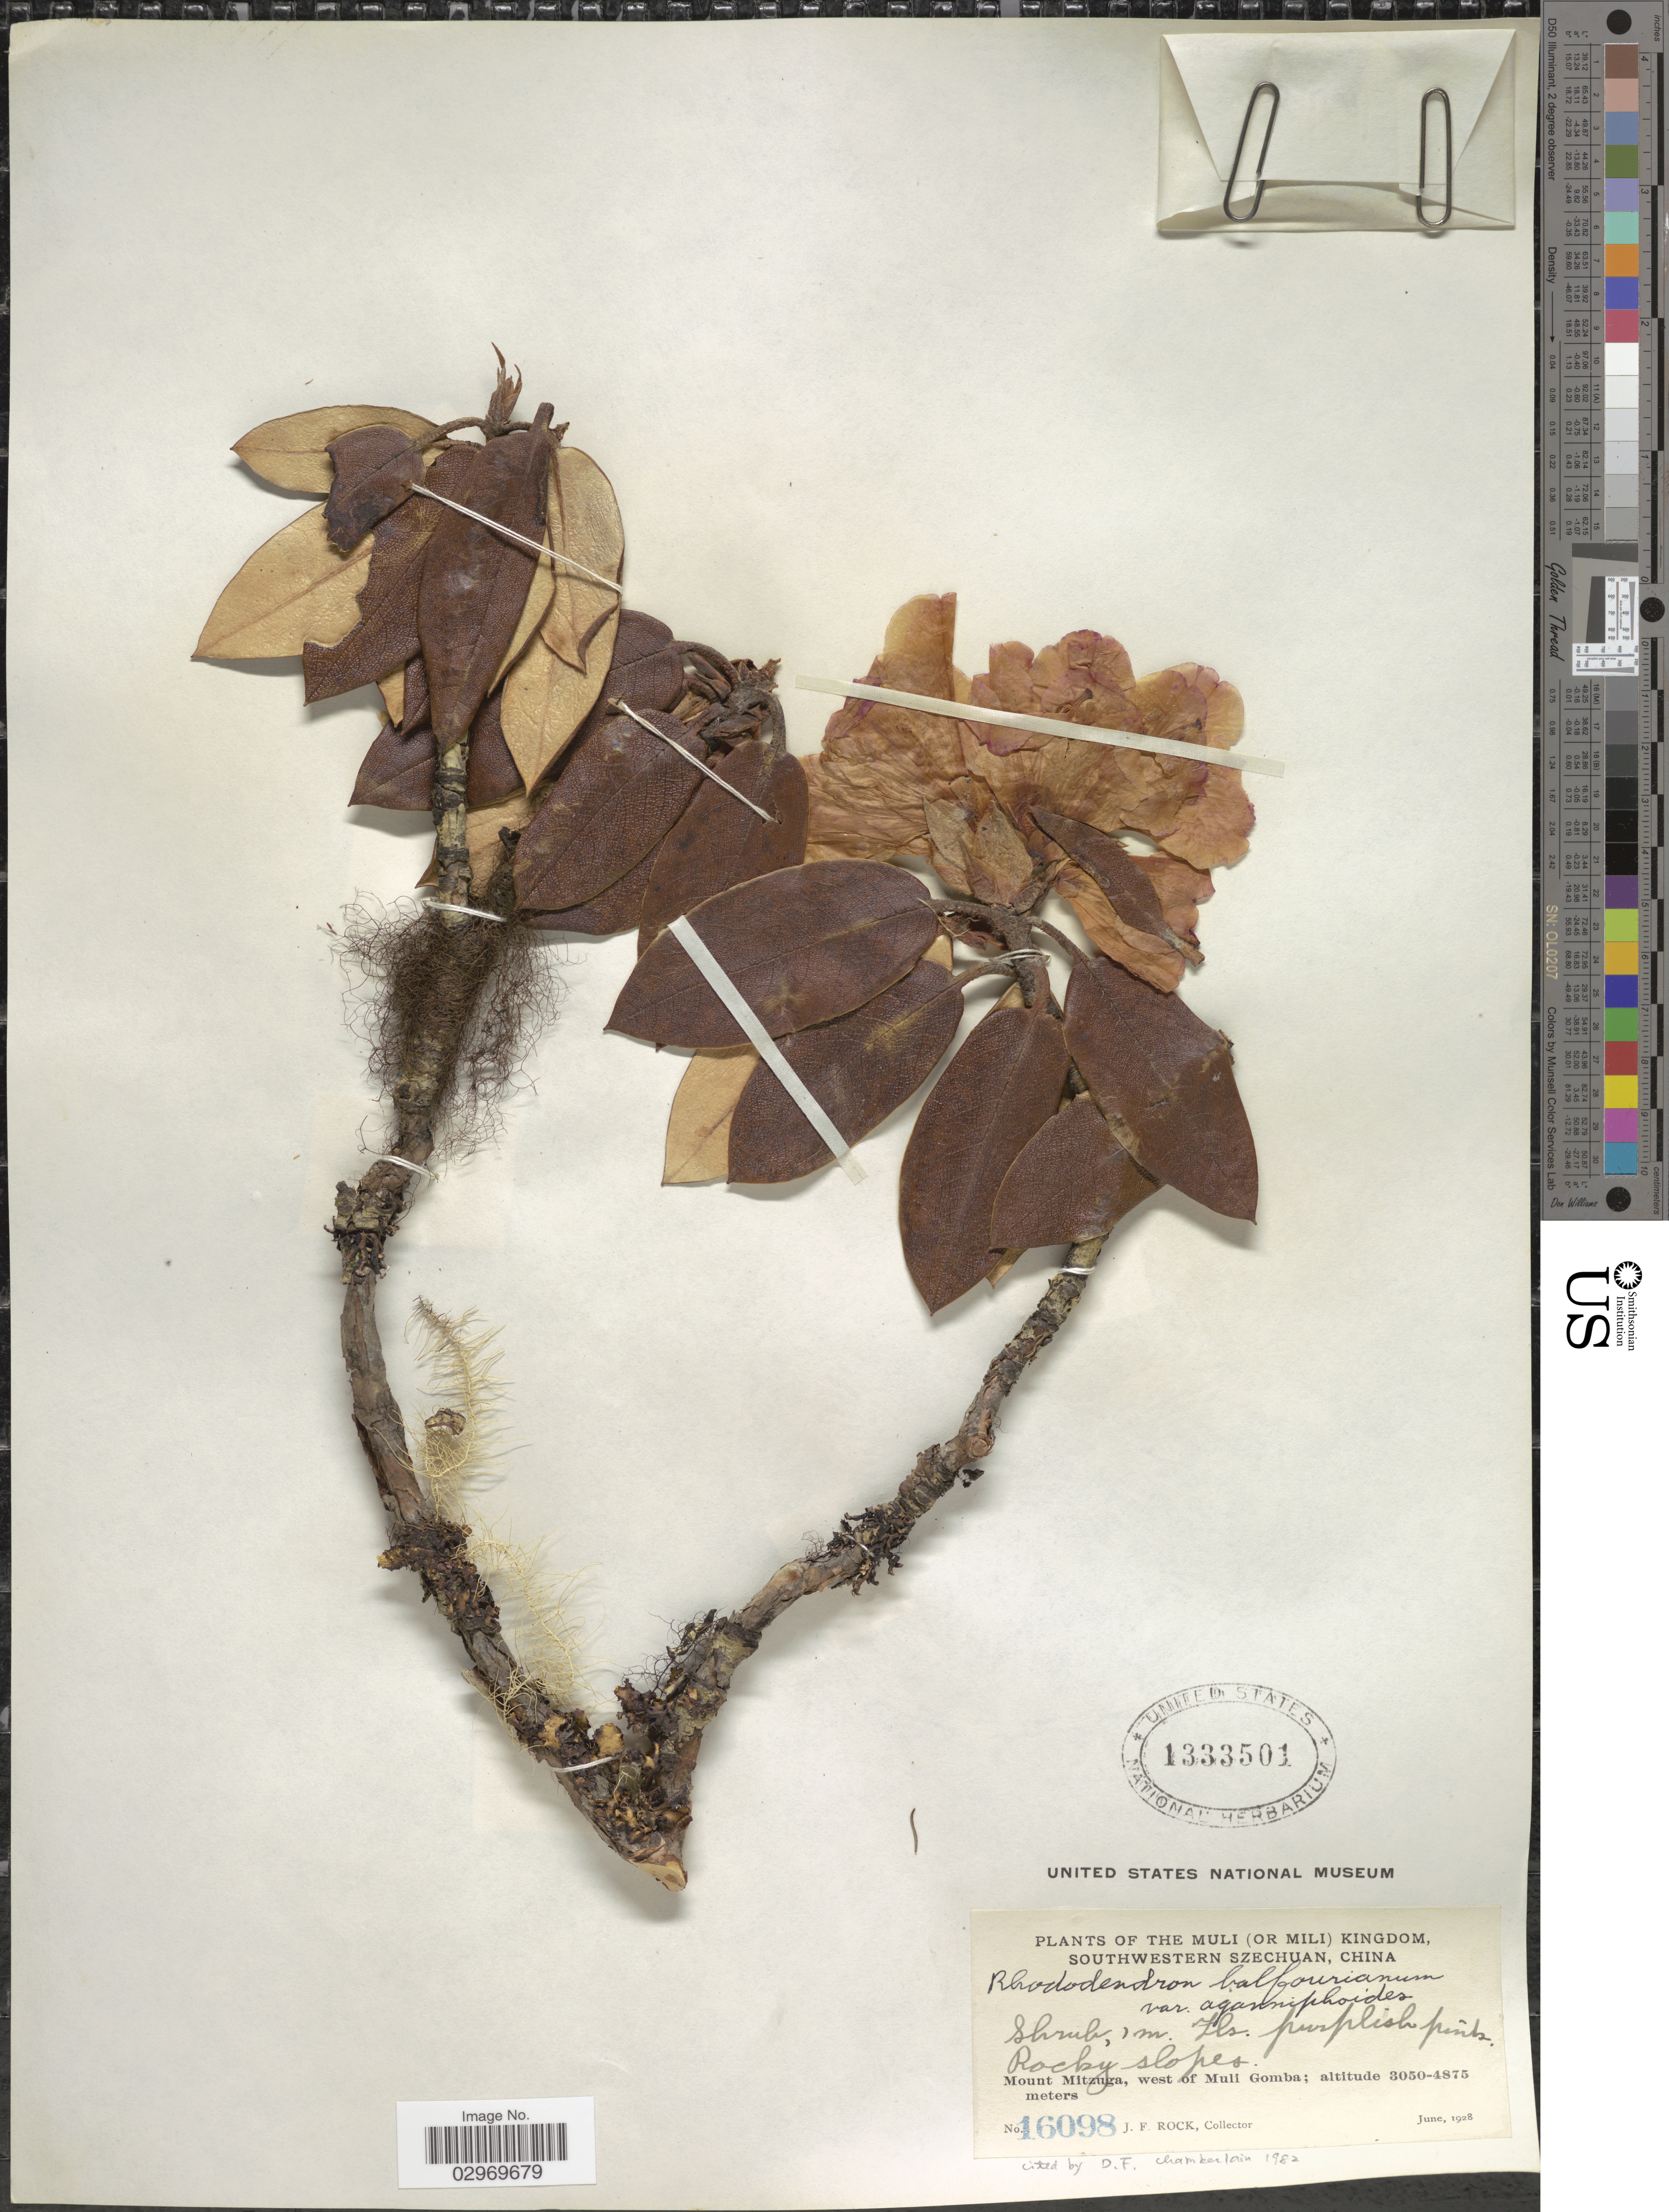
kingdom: Plantae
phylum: Tracheophyta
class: Magnoliopsida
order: Ericales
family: Ericaceae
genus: Rhododendron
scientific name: Rhododendron balfourianum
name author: Diels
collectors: J. Rock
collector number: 16098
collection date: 1928-06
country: China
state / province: Sichuan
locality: The Muli (or Mili) Kingdom, Southwestern Szechuan. Mount Mitzuga, west of Muli Gomba.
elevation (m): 3050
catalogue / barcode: US 1333501